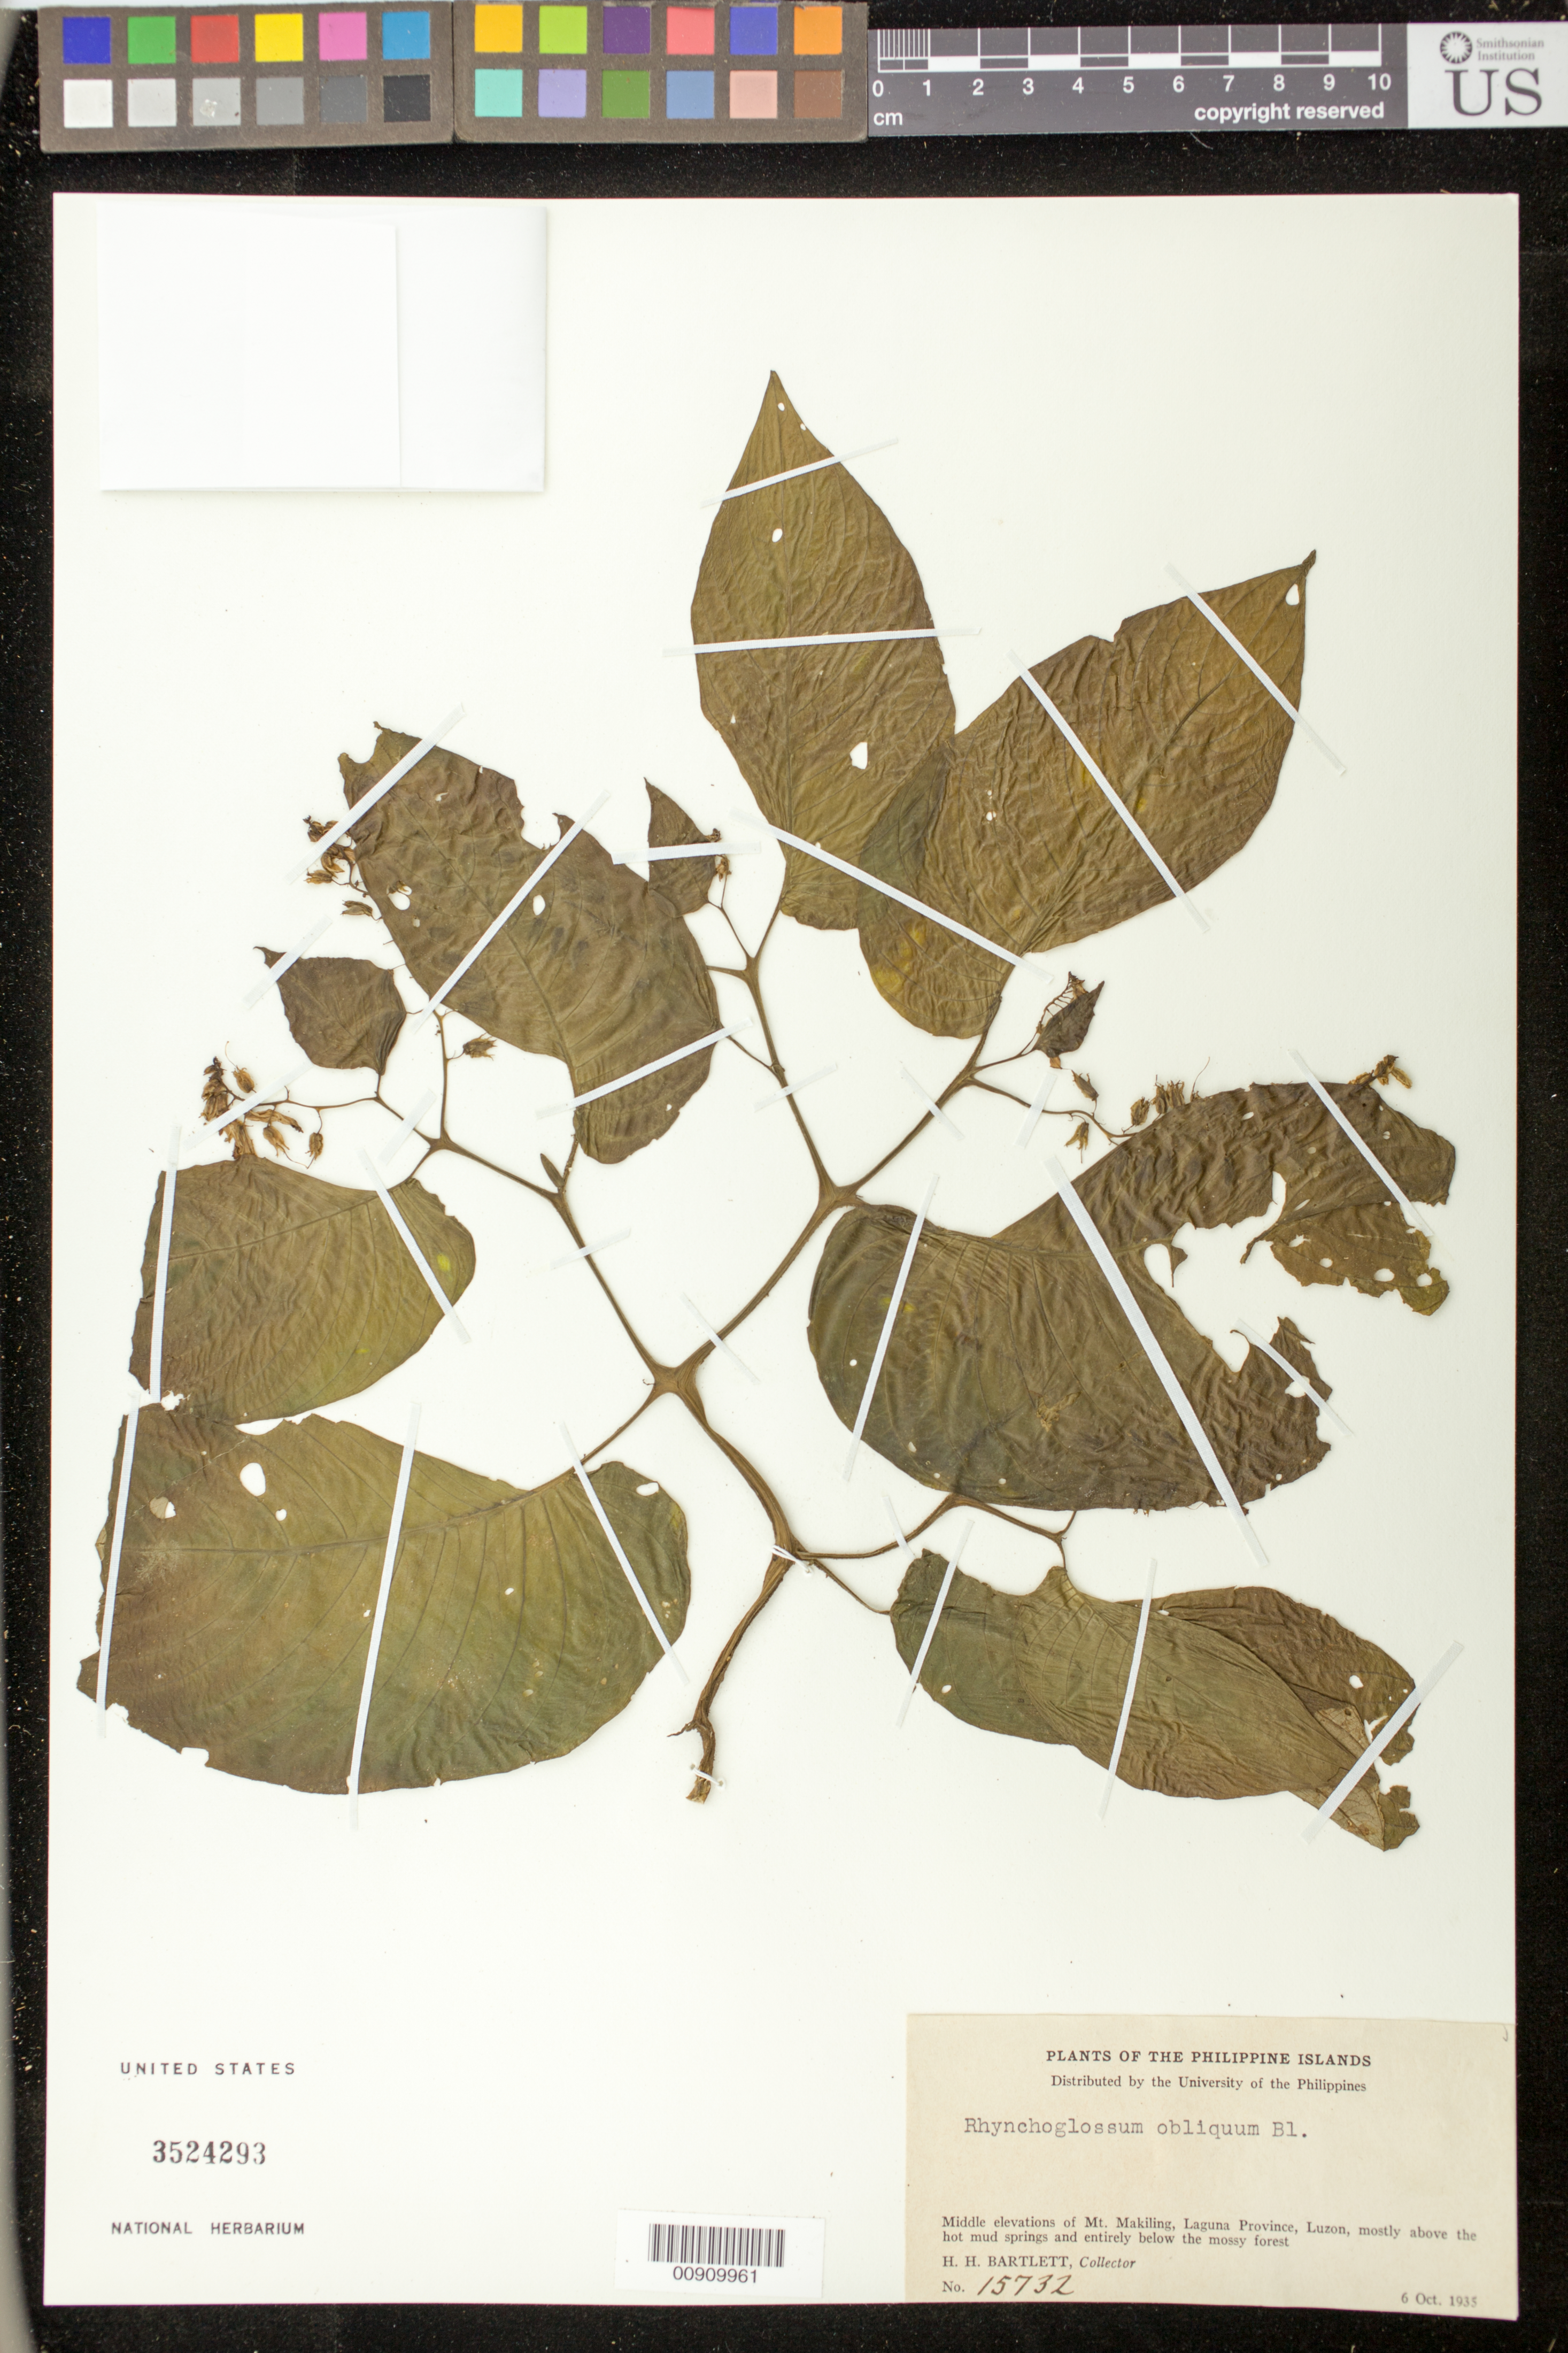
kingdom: Plantae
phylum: Tracheophyta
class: Magnoliopsida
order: Lamiales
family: Gesneriaceae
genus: Rhynchoglossum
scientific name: Rhynchoglossum obliquum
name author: Blume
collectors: H. H. Bartlett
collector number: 15732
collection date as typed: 06 Oct 1935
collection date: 1935-10-06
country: Philippines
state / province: Calabarzon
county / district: Laguna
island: Luzon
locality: Middle elevations of Mt. Makiling, Laguna Province, Luzon, mostly above the hot mud springs and entirely below the mossy forest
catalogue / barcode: US 3524293